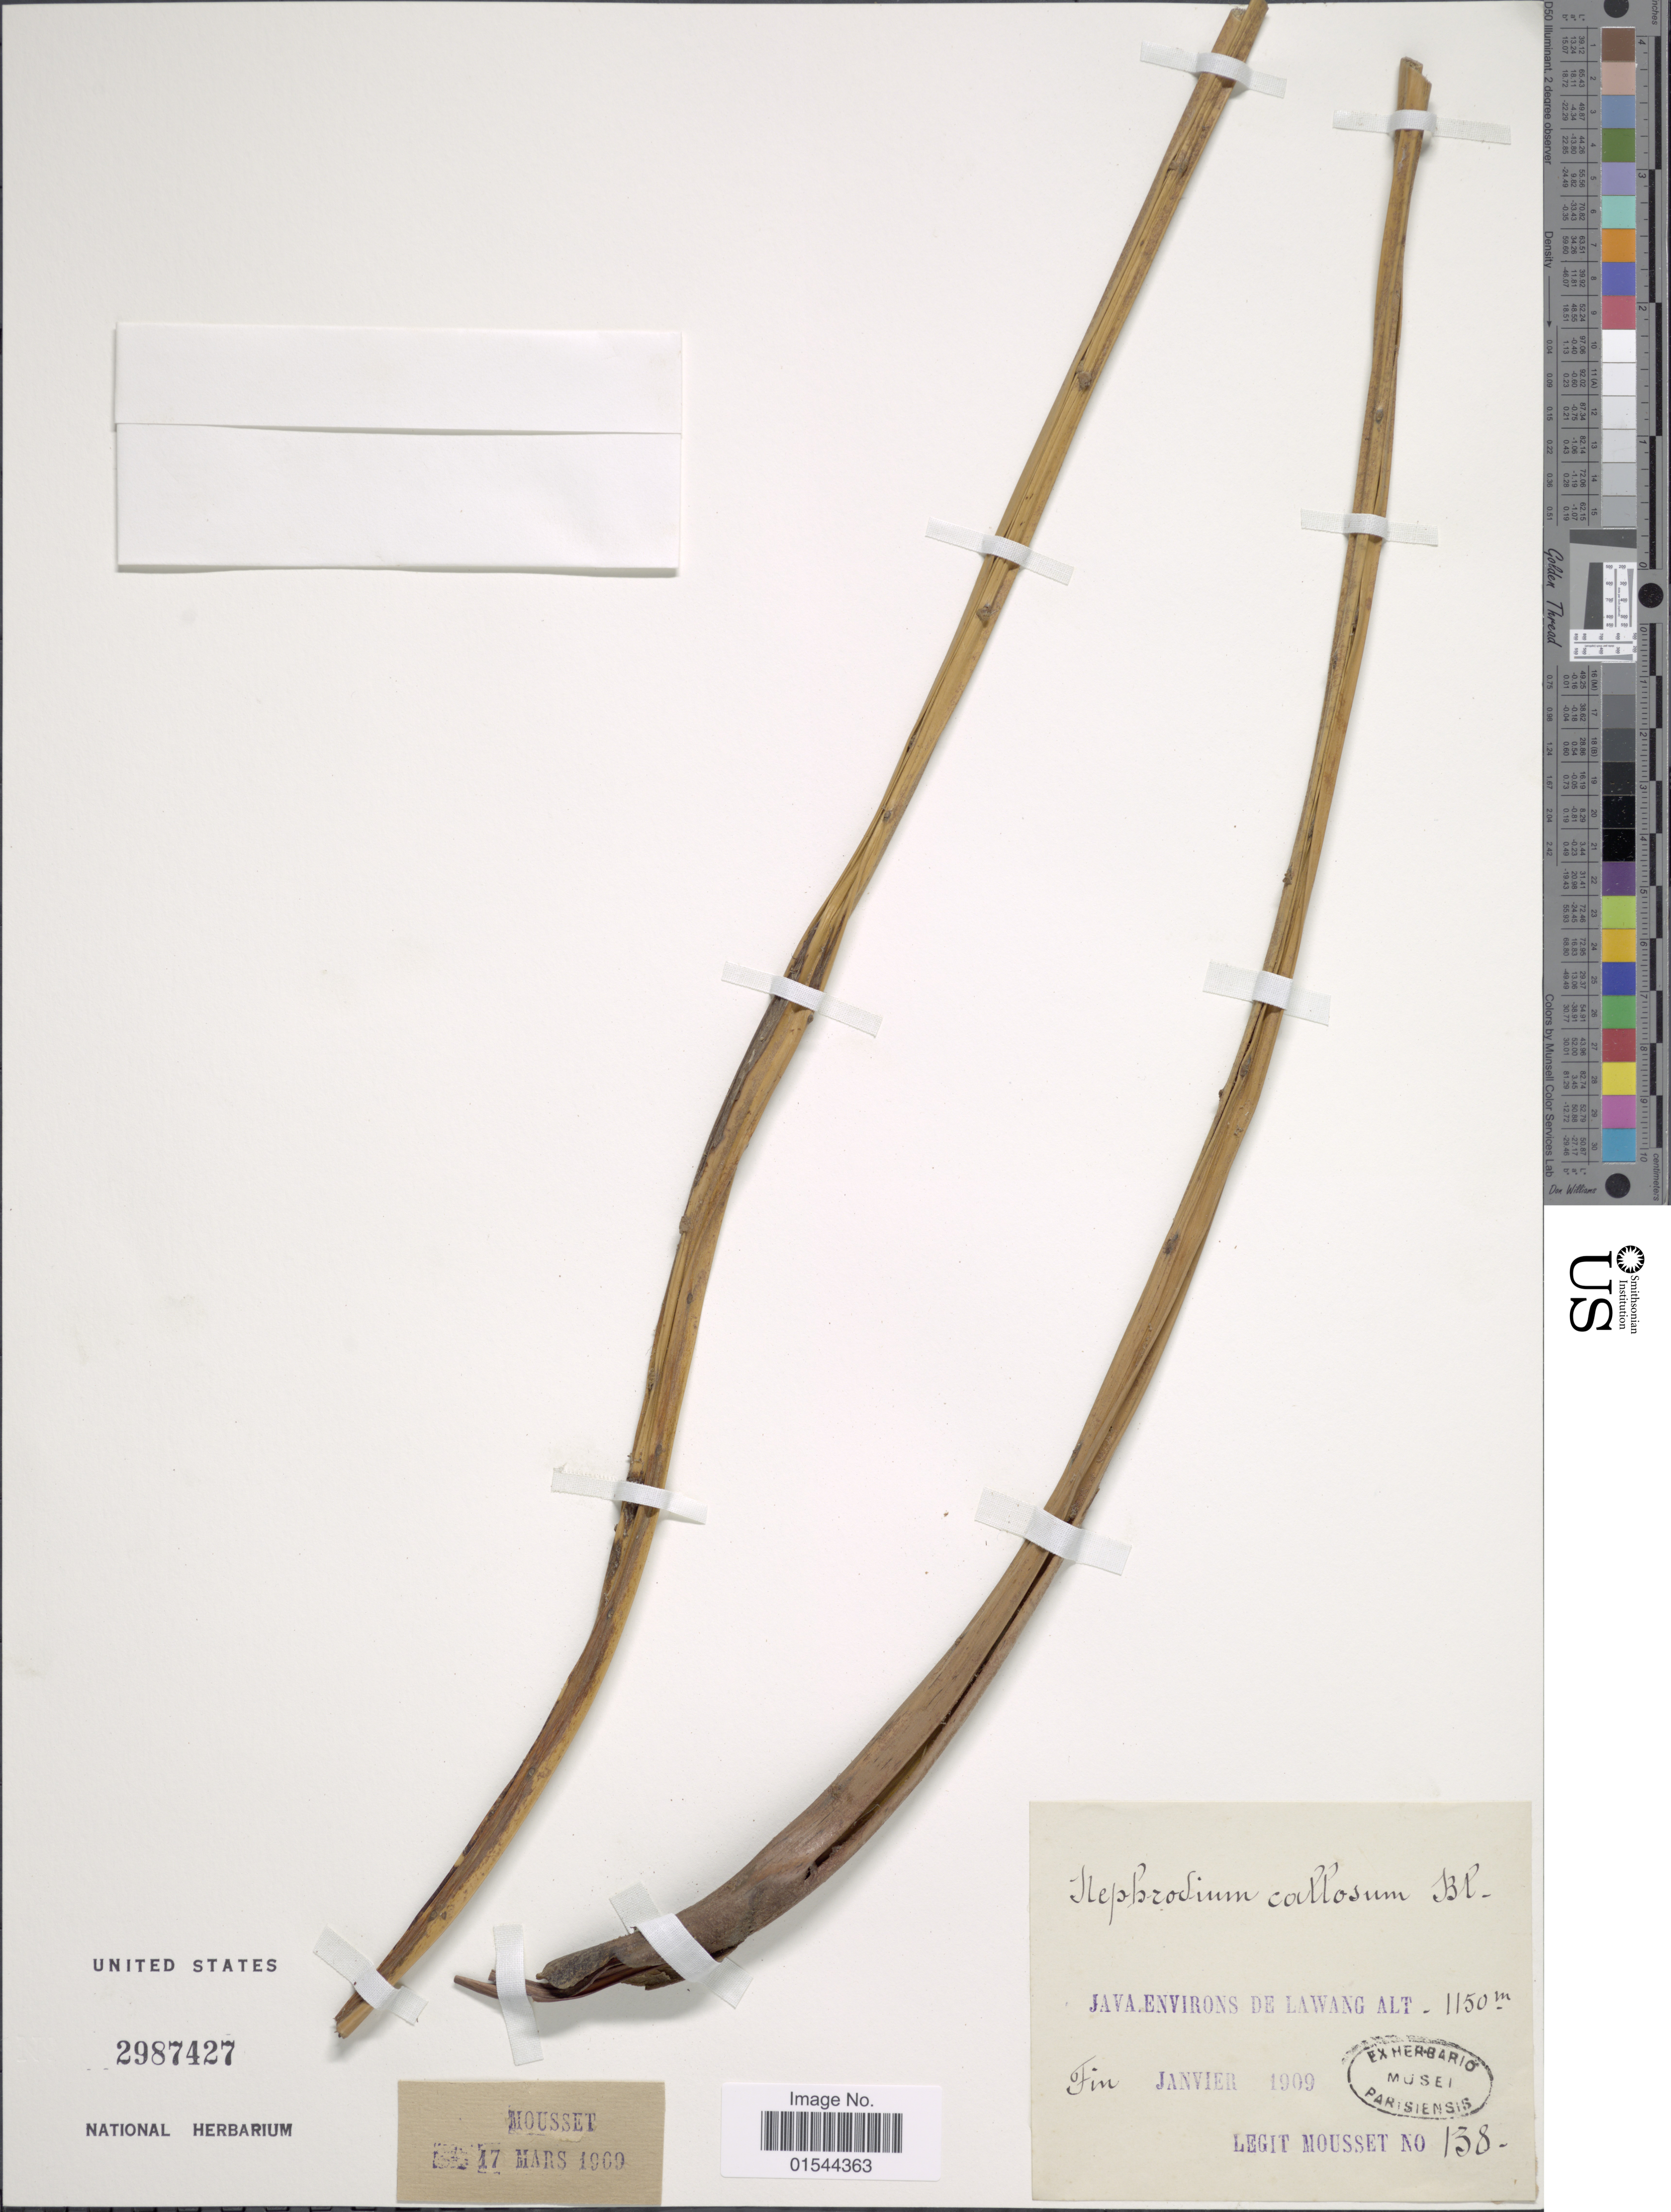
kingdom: Plantae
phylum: Tracheophyta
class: Polypodiopsida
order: Polypodiales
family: Thelypteridaceae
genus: Pneumatopteris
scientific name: Pneumatopteris callosa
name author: (Blume) Nakai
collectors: Mousset, --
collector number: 138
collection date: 1909-01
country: Indonesia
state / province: Java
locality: Java environs de Lawang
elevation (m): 1150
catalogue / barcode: US 2987427